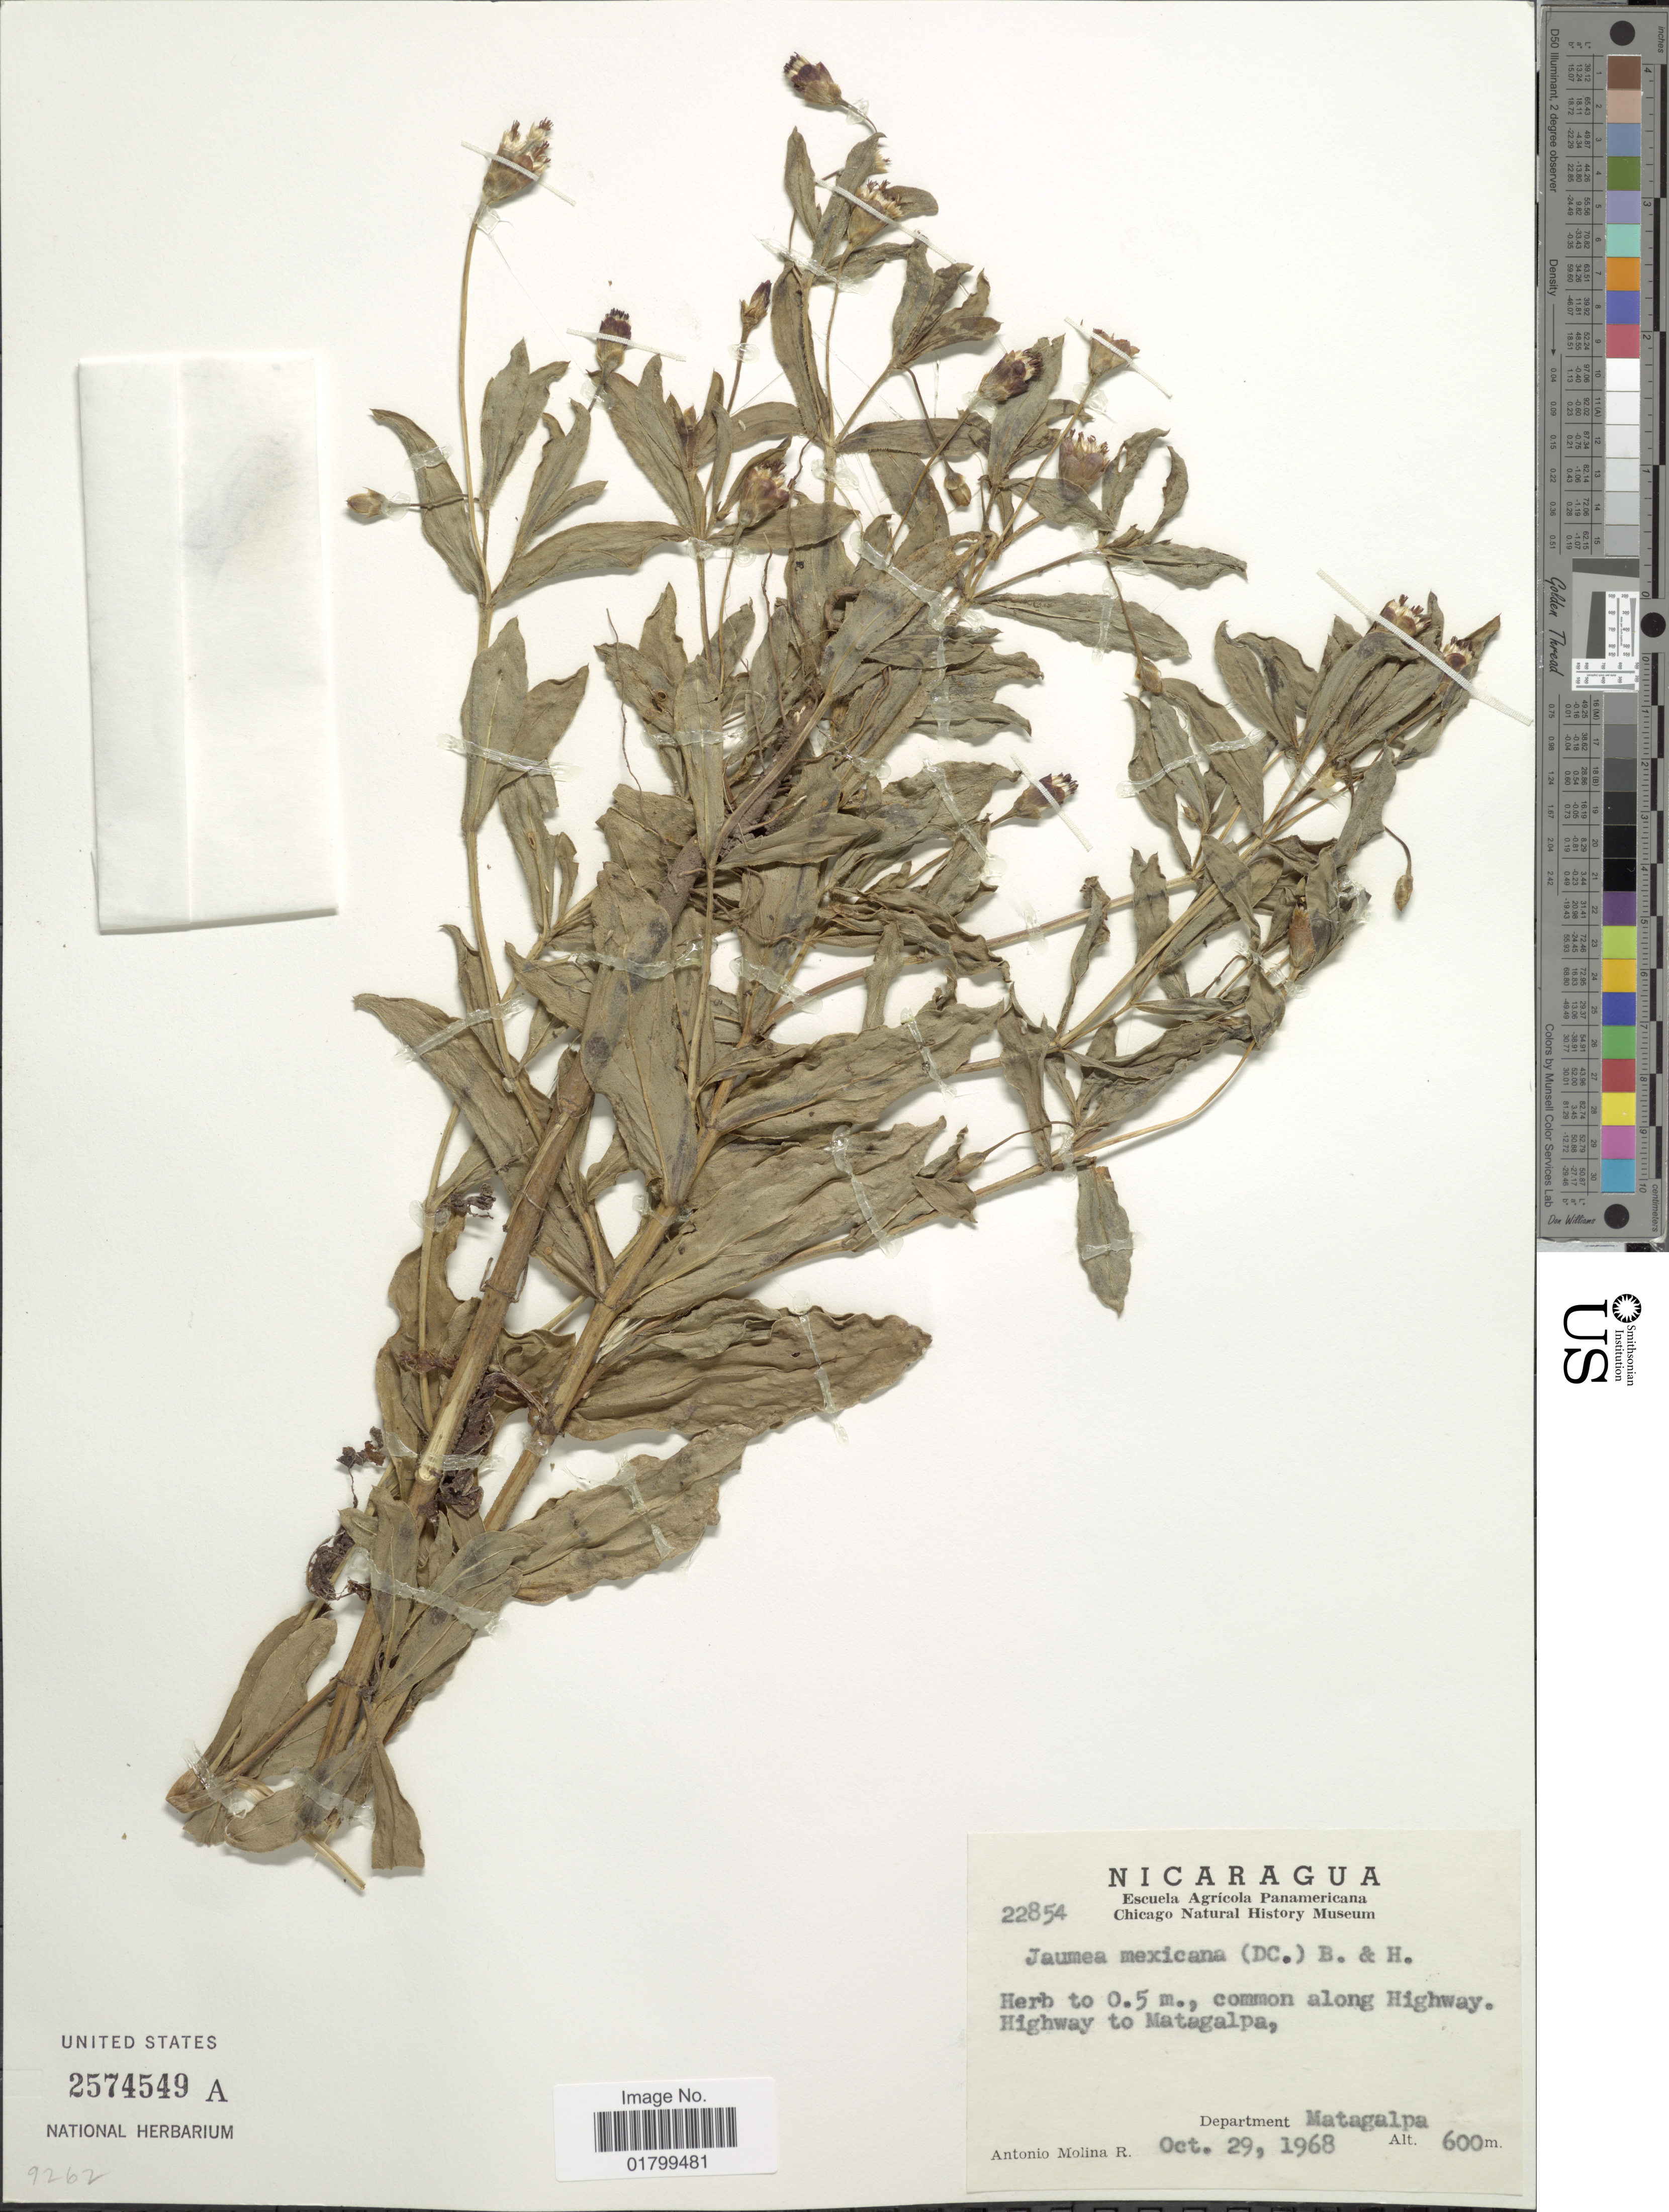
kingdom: Plantae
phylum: Tracheophyta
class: Magnoliopsida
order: Asterales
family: Asteraceae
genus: Espejoa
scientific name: Espejoa mexicana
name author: DC.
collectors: A. Molina R.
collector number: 22854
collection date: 1968-10-29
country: Nicaragua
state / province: Matagalpa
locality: Common along Highway, Highway to Matagalpa, Department Matagalpa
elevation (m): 600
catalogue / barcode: US 2574549A